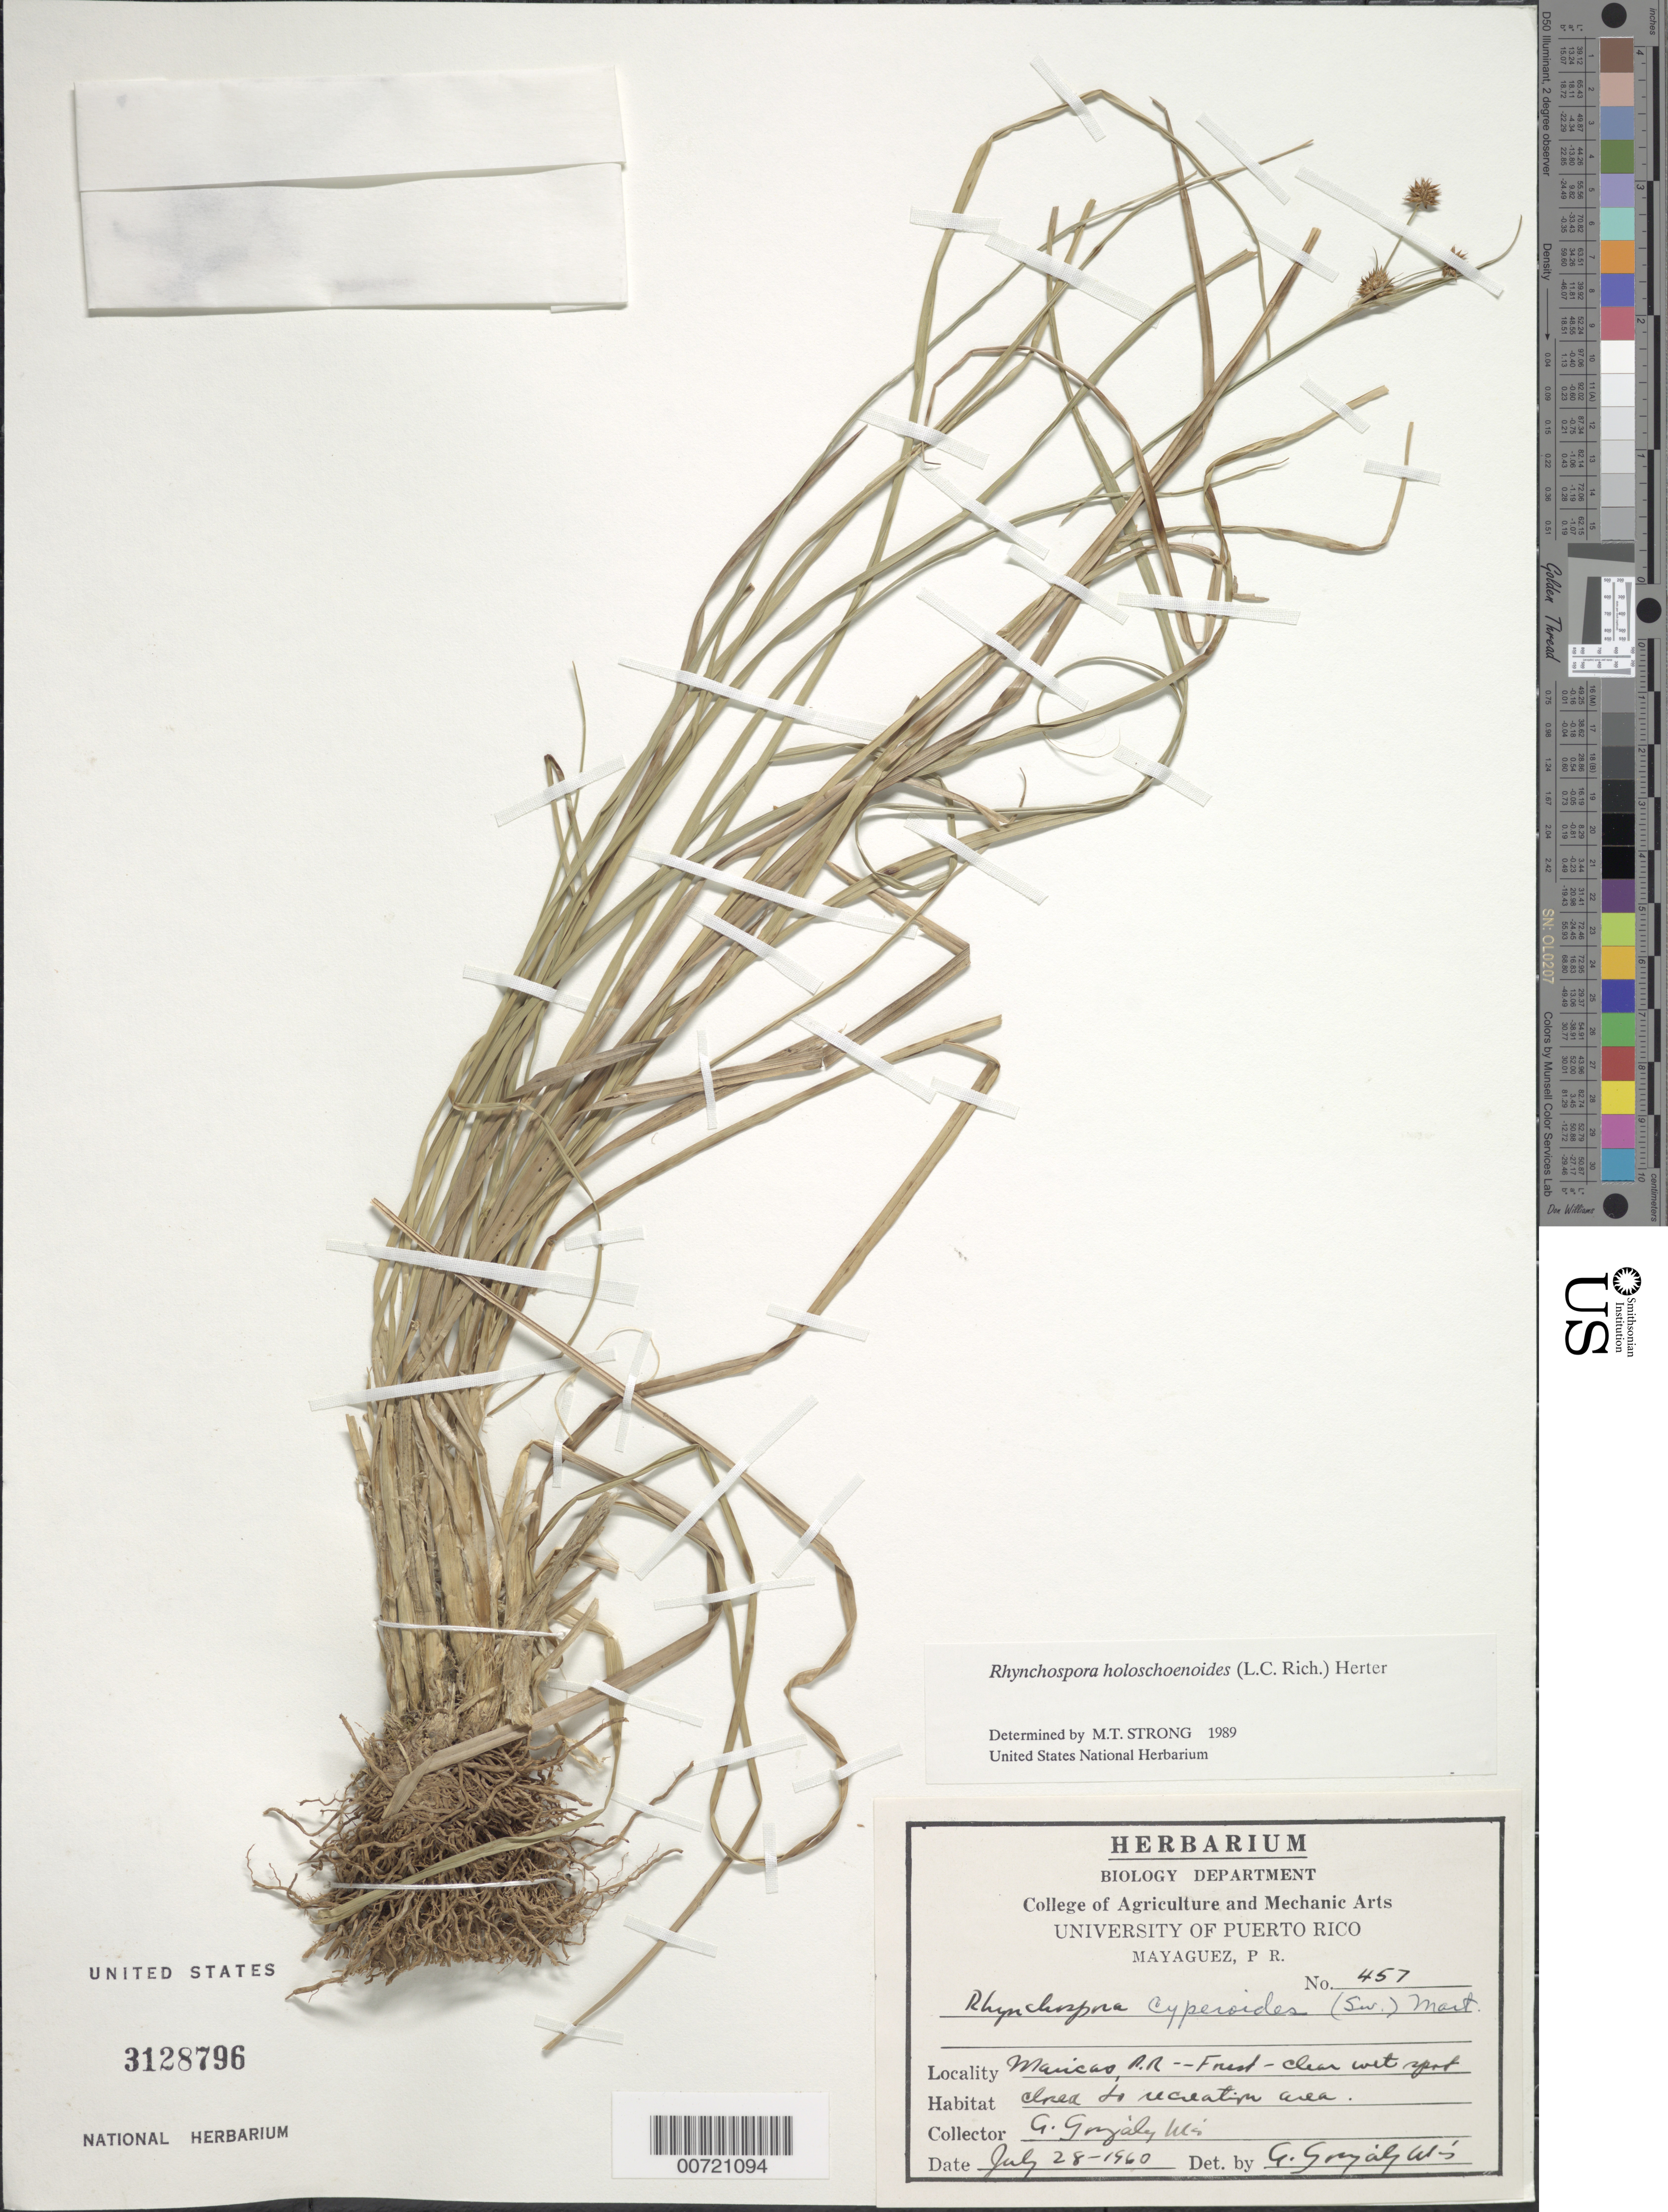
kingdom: Plantae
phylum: Tracheophyta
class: Liliopsida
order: Poales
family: Cyperaceae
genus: Rhynchospora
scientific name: Rhynchospora holoschoenoides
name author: (Rich.) Herter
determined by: Strong, M. T., (US), Smithsonian Institution - National Museum of Natural History (UNITED STATES)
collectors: A. González Más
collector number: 457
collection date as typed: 28 Jul 1960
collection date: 1960-07-28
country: Puerto Rico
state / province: Maricao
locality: Maricao.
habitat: Forest; clear wet spot near recreation area.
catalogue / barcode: US 3128796